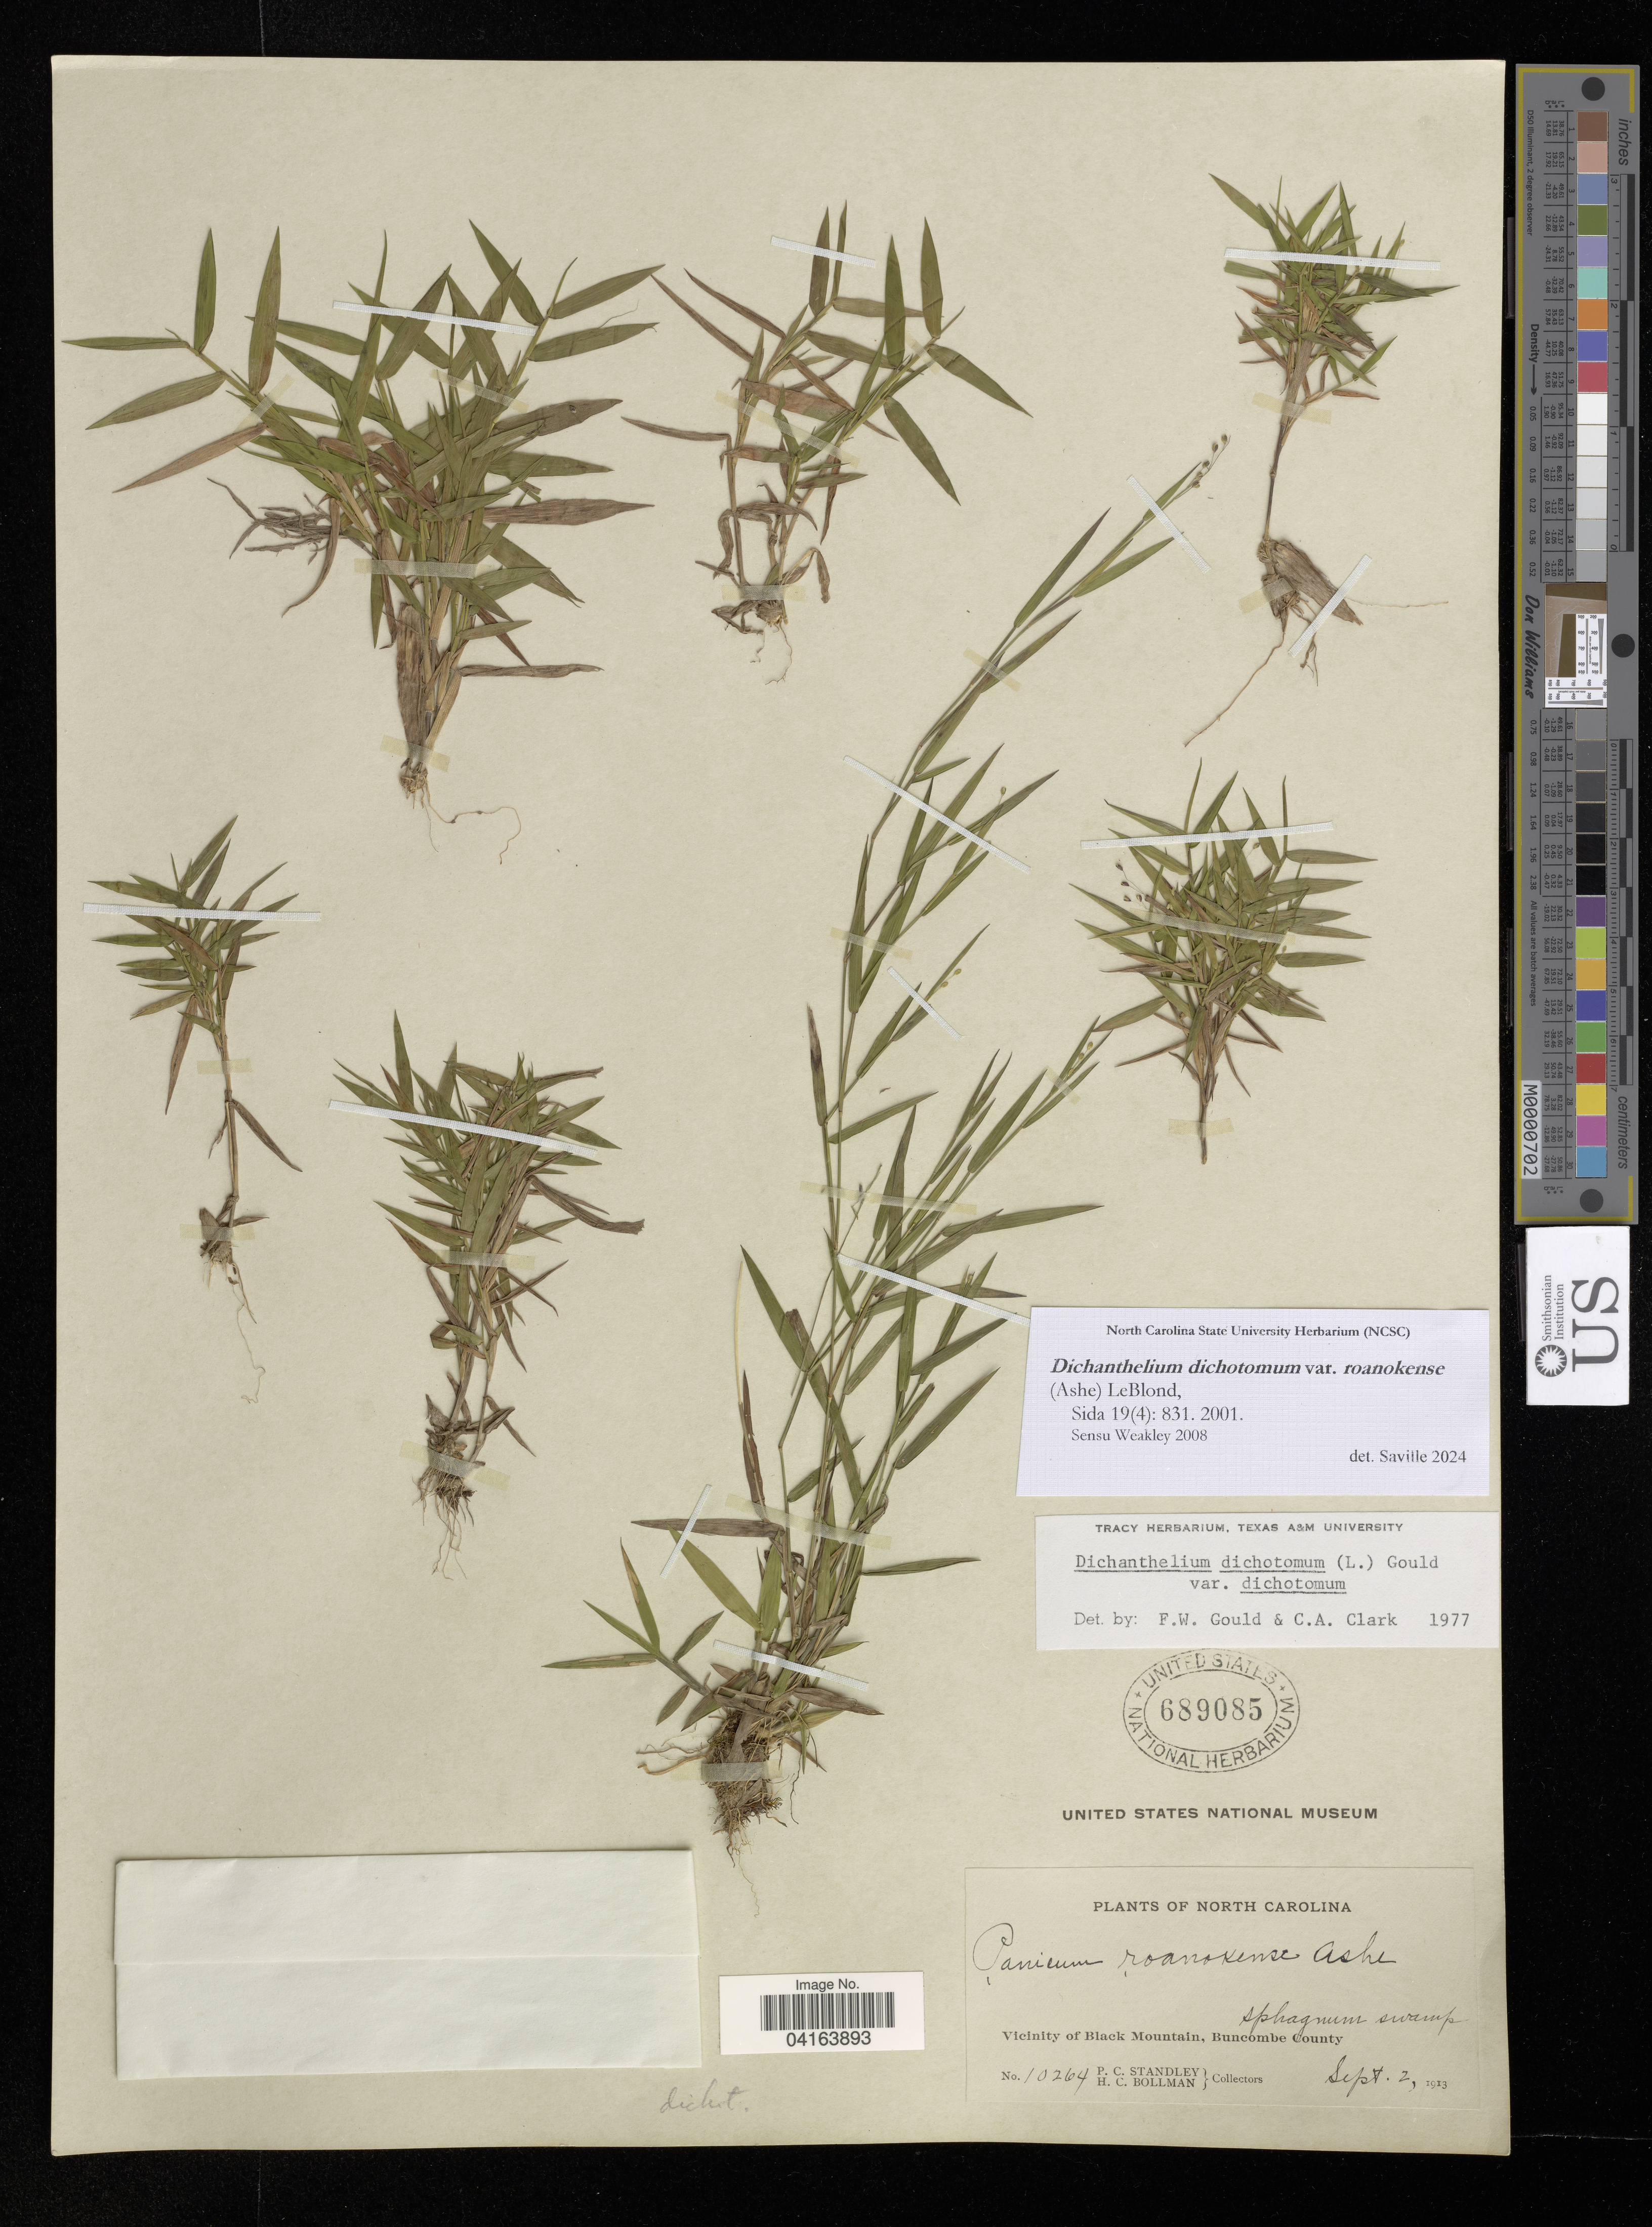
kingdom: Plantae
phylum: Tracheophyta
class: Liliopsida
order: Poales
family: Poaceae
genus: Dichanthelium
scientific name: Dichanthelium dichotomum subsp. roanokense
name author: (Ashe) LeBlond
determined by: Saville, A. C., (NCSC), North Carolina State University (UNITED STATES)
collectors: P. C. Standley & H. C. Bollman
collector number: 10264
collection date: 1913-09-02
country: United States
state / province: North Carolina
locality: Vicinity of Black Mountain, Buncombe County.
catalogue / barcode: US 689085